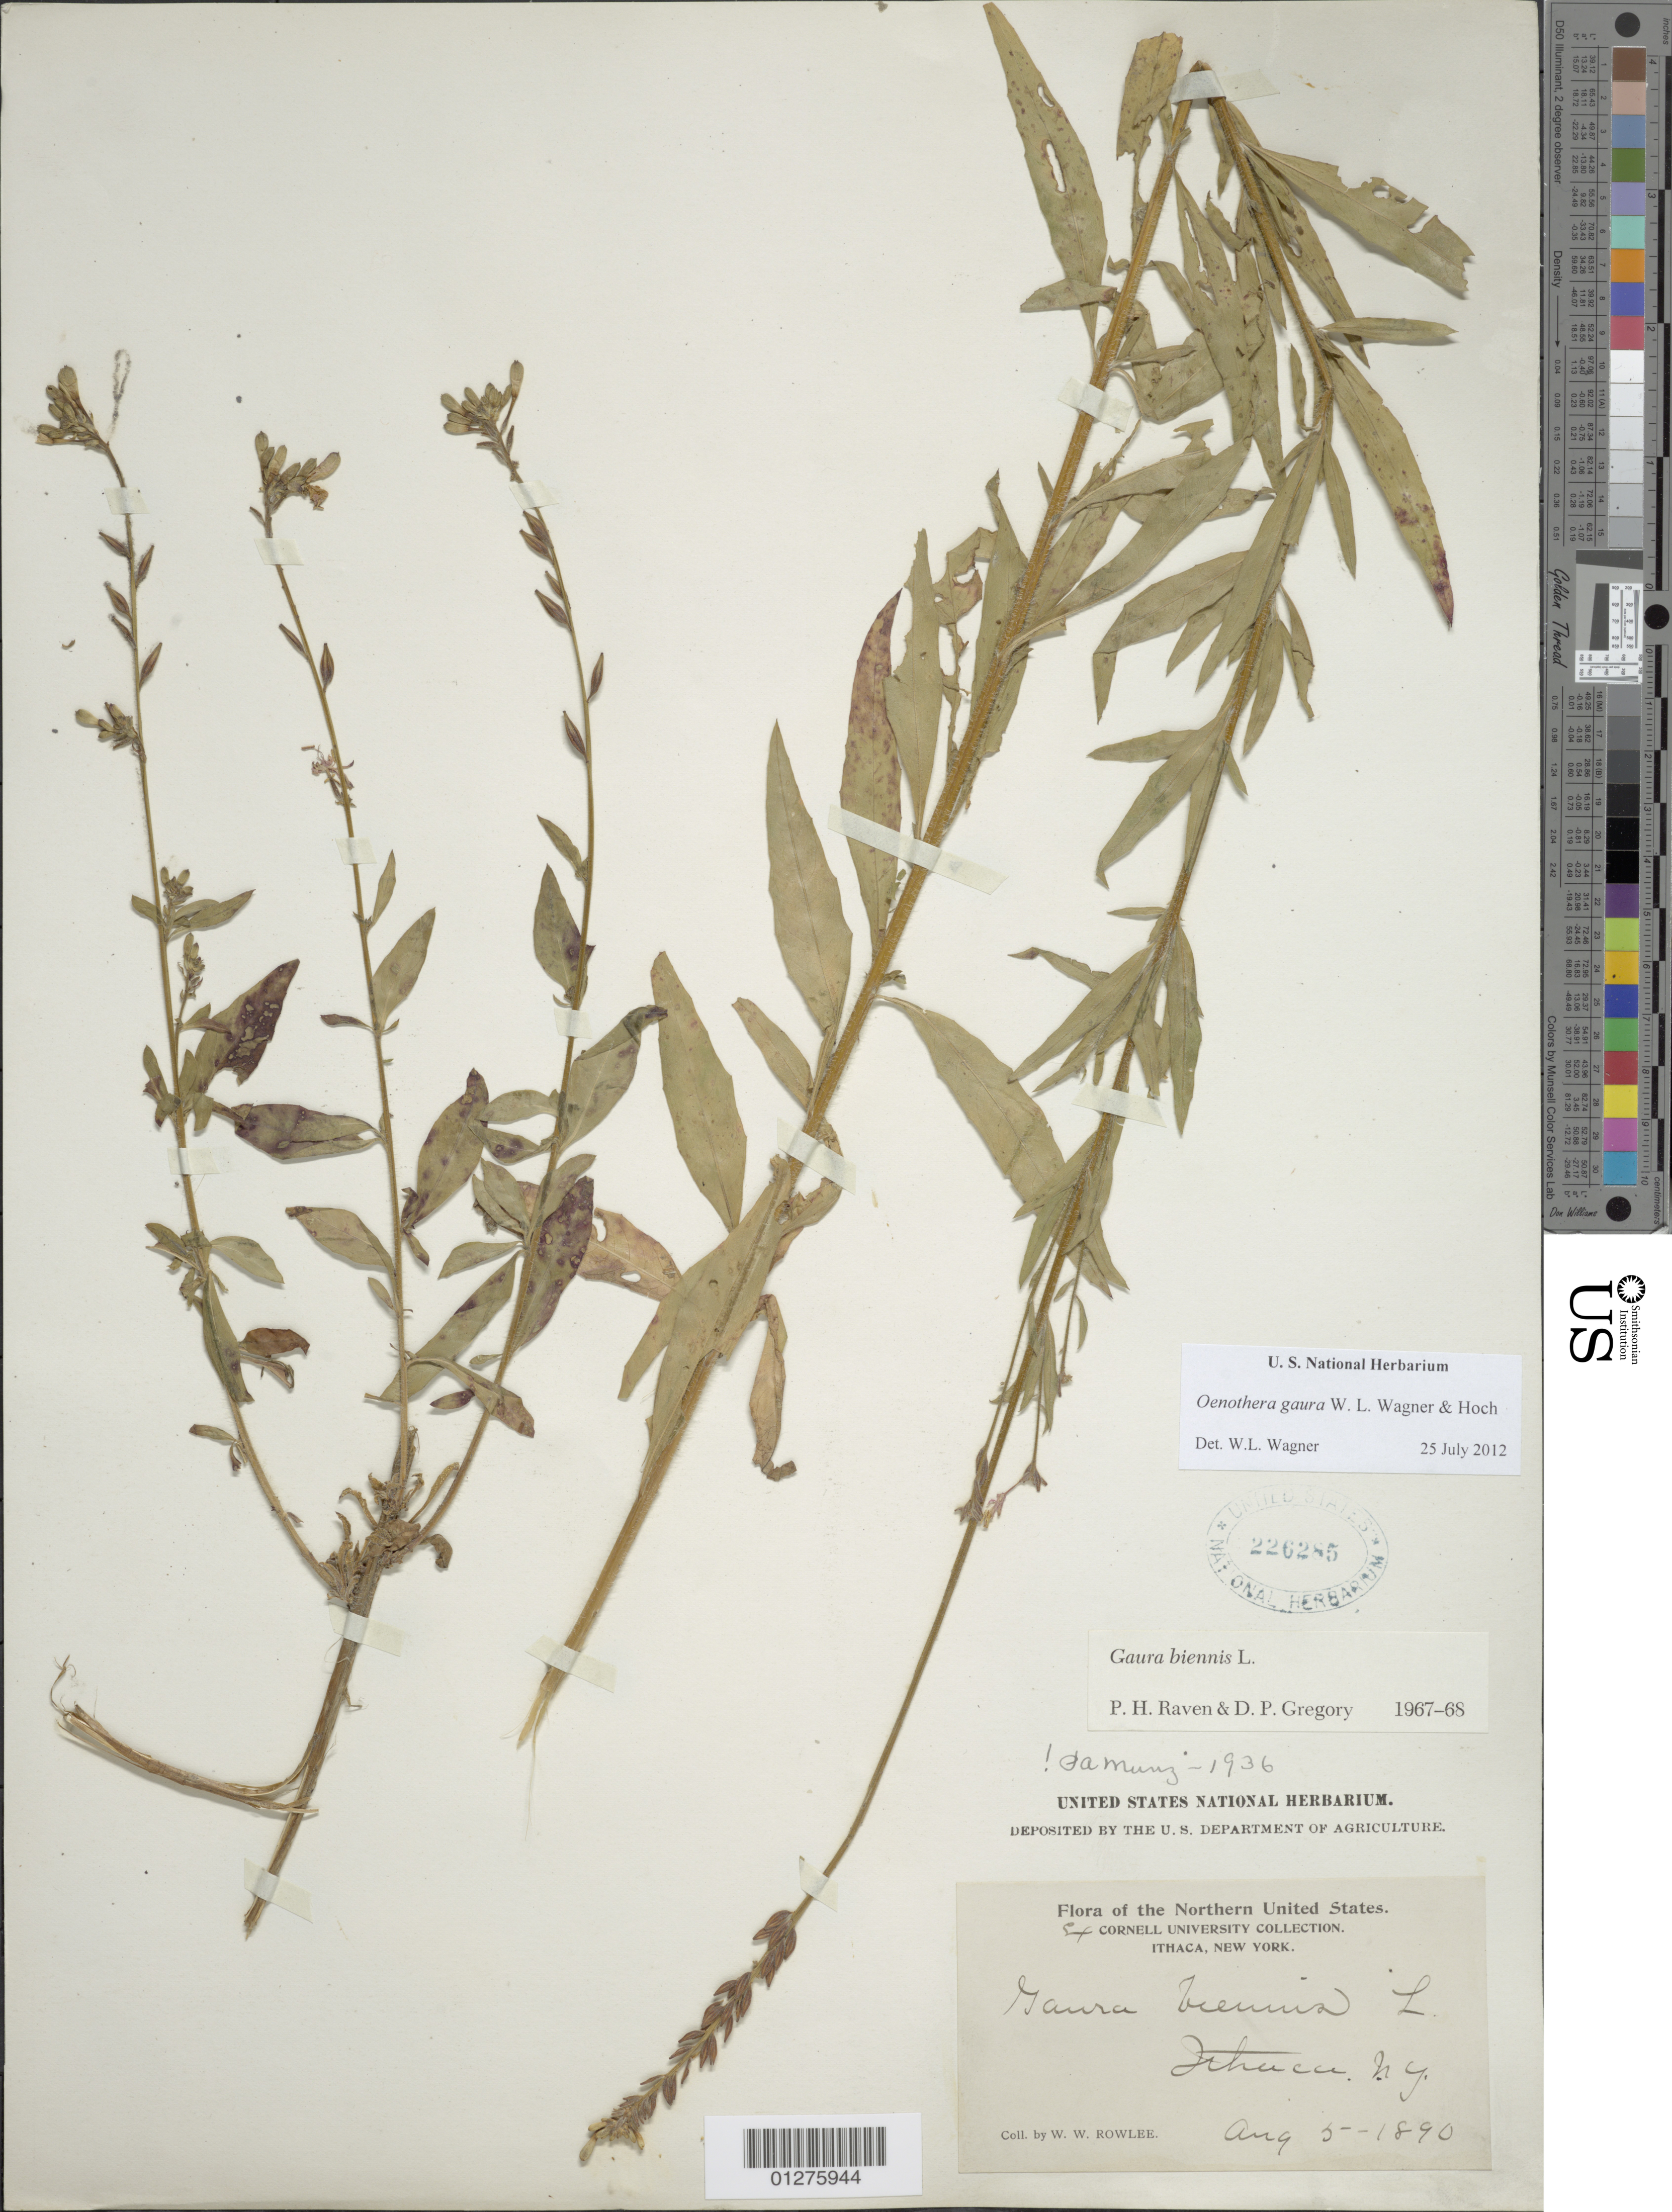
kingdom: Plantae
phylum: Tracheophyta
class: Magnoliopsida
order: Myrtales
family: Onagraceae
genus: Oenothera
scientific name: Oenothera gaura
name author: W.L. Wagner & Hoch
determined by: Wagner, W. L., (BOT), Smithsonian Institution - National Museum of Natural History (UNITED STATES)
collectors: W. W. Rowlee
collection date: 1890-08-05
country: United States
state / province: New York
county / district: Ithaca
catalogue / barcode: US 226285